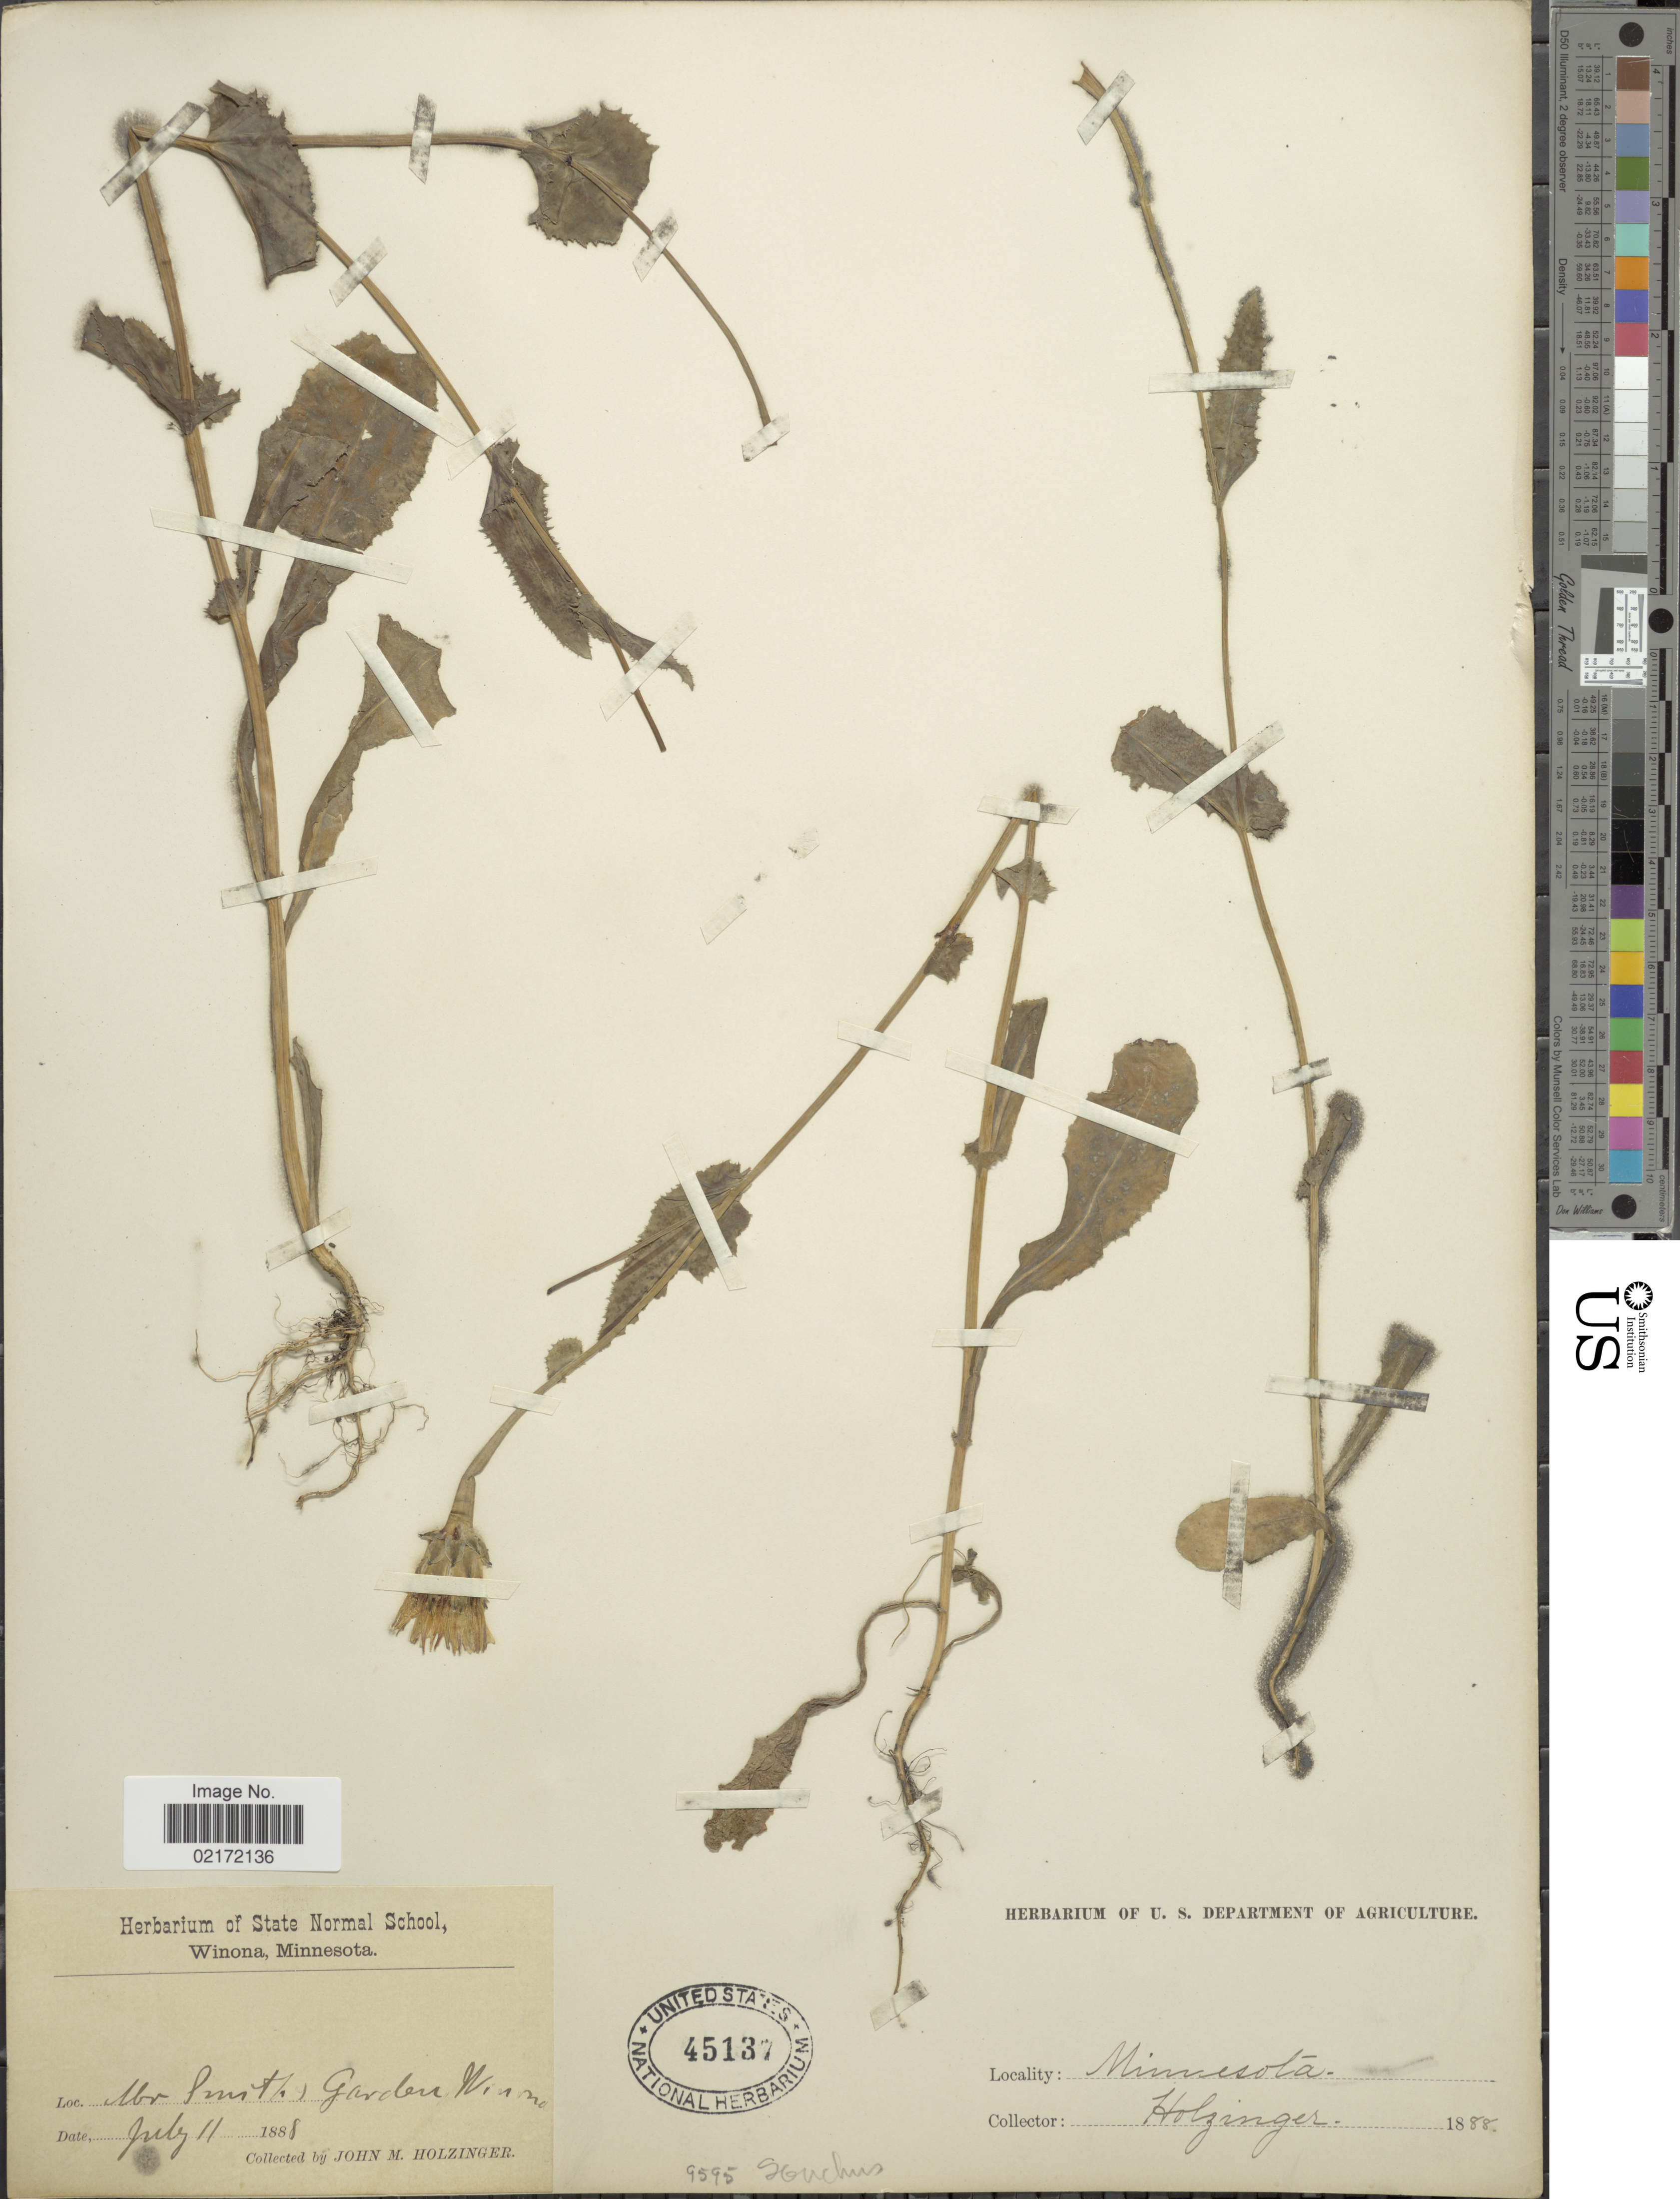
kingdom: Plantae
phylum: Tracheophyta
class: Magnoliopsida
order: Asterales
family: Asteraceae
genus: Sonchus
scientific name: Sonchus sp.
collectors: J. M. Holzinger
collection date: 1888-07-11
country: United States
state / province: Minnesota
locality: Mr. Smith's Garden, Winona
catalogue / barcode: US 45137